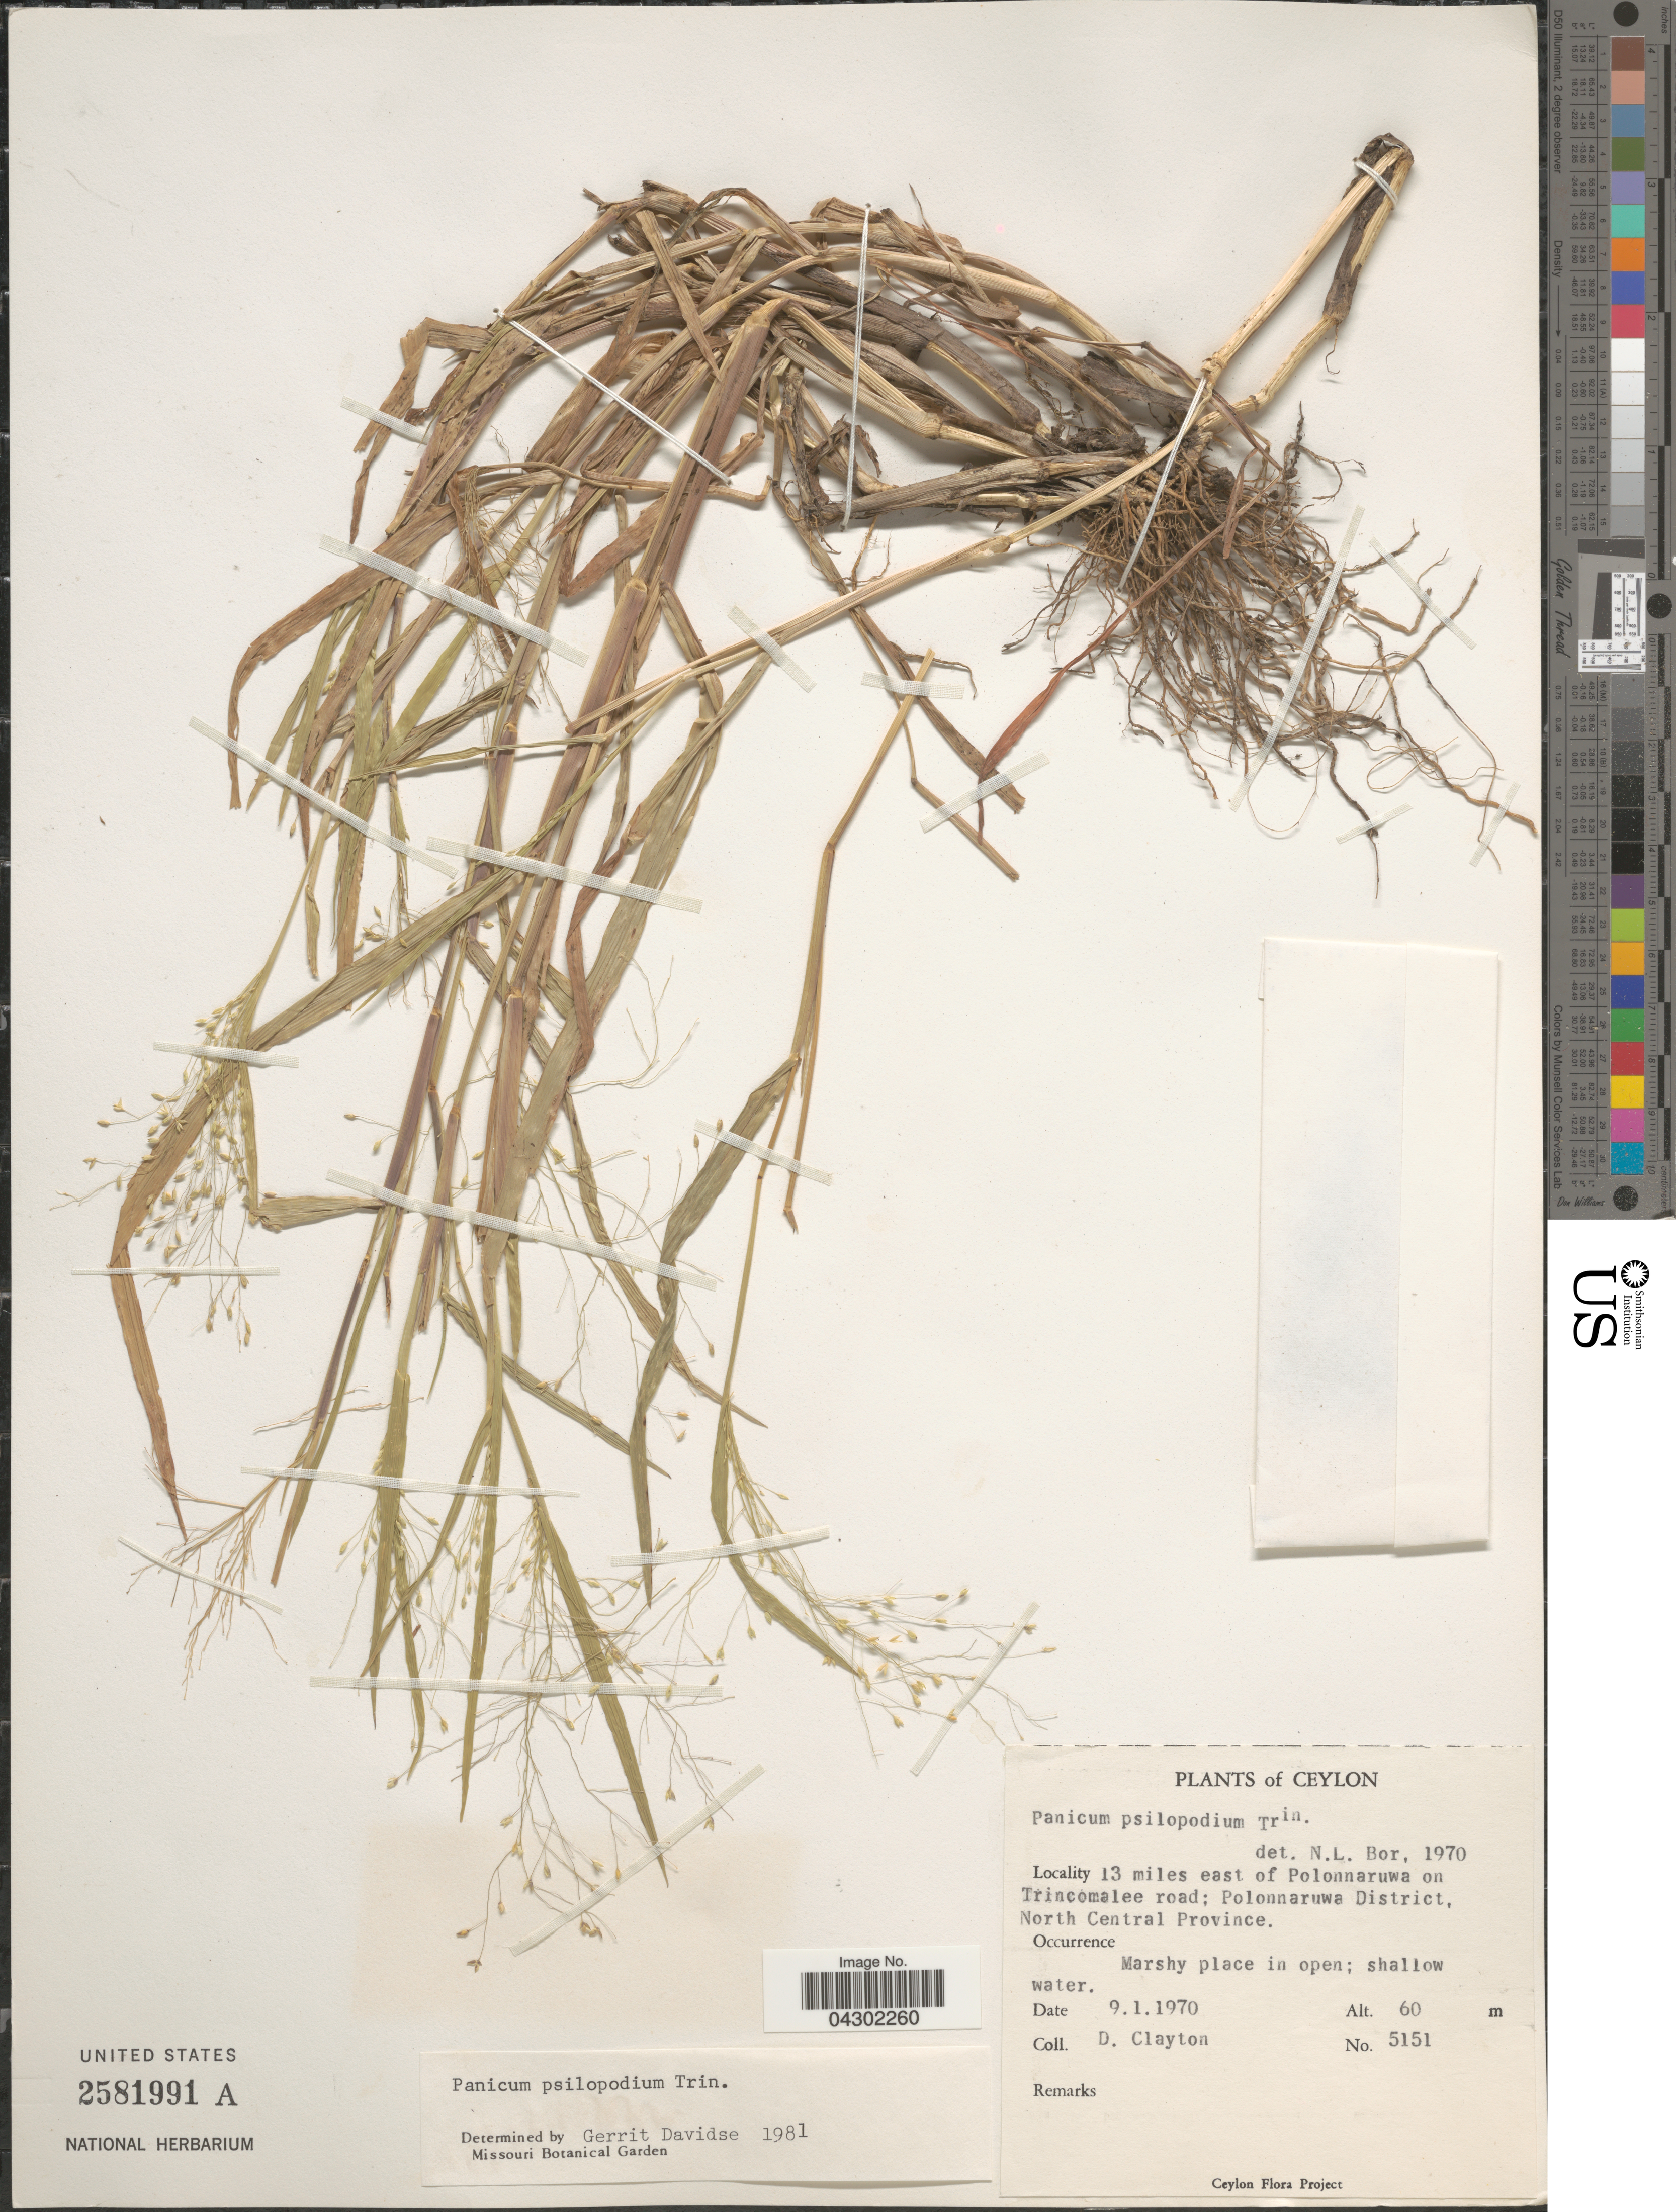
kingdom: Plantae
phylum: Tracheophyta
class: Liliopsida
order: Poales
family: Poaceae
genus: Panicum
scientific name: Panicum sumatrense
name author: P. Roth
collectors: D. Clayton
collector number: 5151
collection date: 1970-01-09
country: Sri Lanka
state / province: North Central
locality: Ceylon. 13 miles east of Polonnaruwa on Trincomalee road; Polonnaruwa District.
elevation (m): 60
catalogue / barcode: US 2581991A